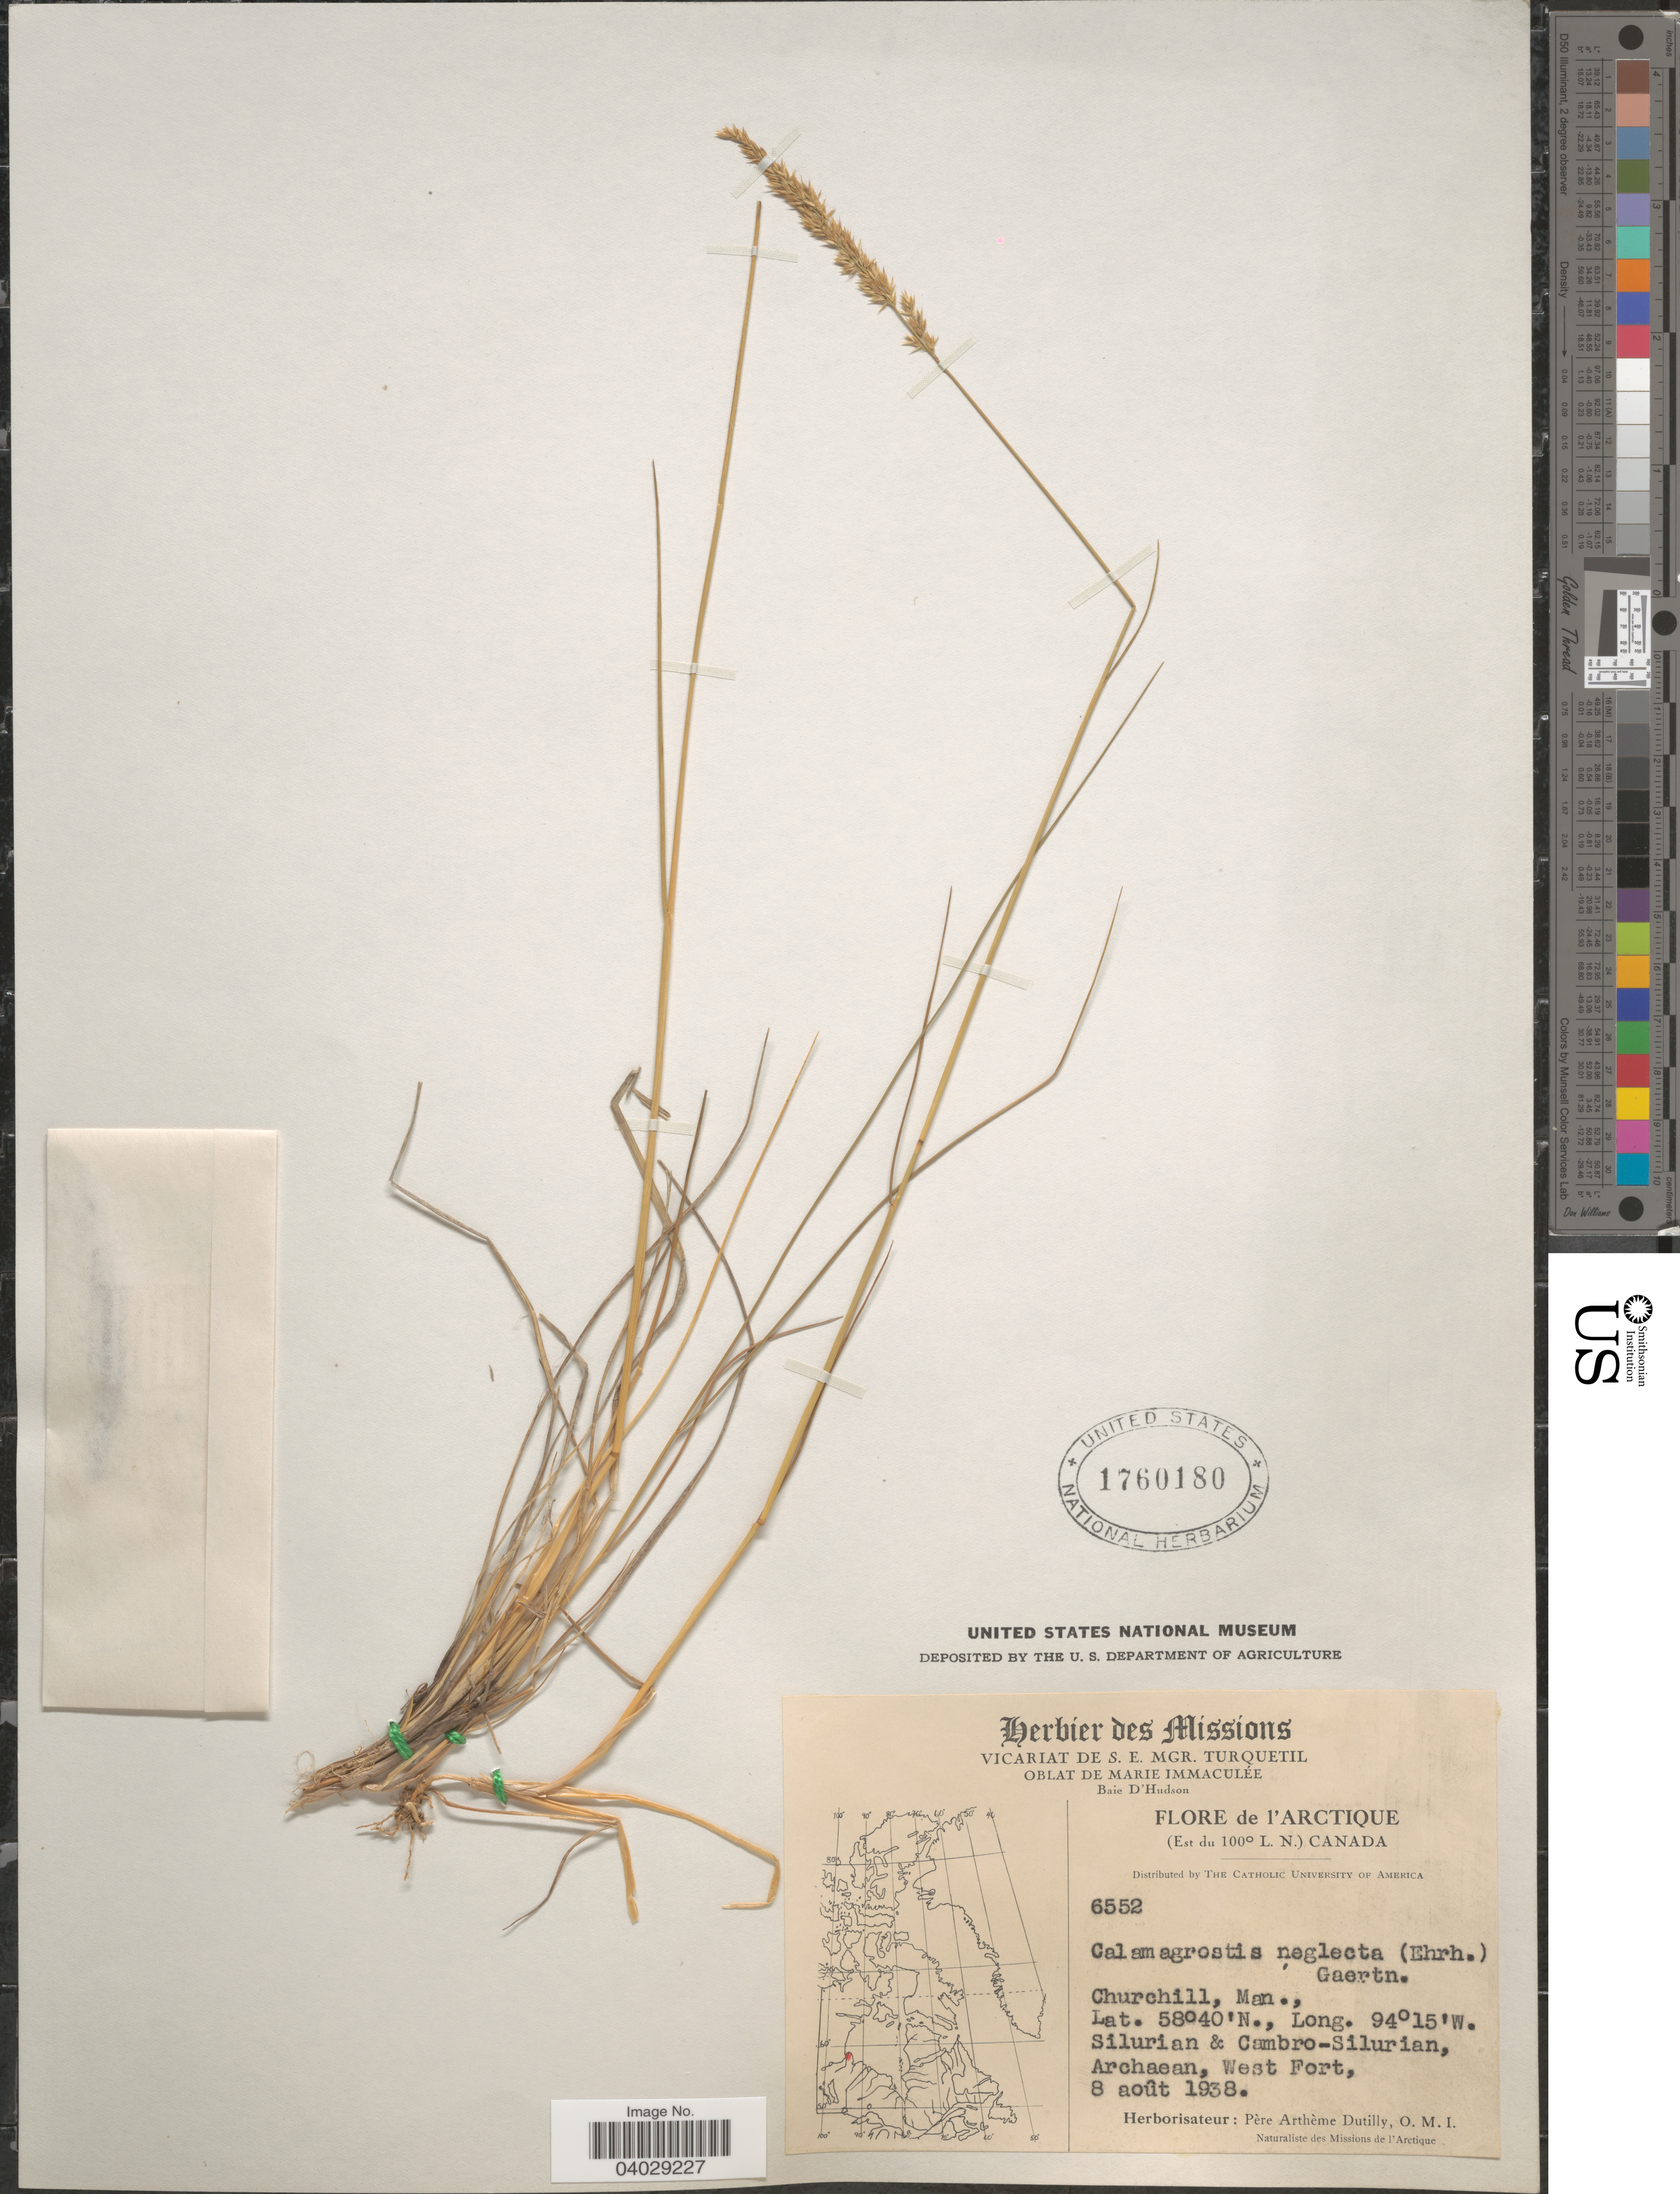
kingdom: Plantae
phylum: Tracheophyta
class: Liliopsida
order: Poales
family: Poaceae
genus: Calamagrostis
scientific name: Calamagrostis neglecta (Ehrh.) Gaertner et al.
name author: (Ehrhart) G. Gaertn. et al.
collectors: P. Dutilly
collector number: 6552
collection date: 1938-08-08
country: Canada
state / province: Manitoba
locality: L'Arctique. (Est du 100° L.N.). Churchill, Man. Silurian & Cambro-Silurian, Archaean, West Fort.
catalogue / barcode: US 1760180